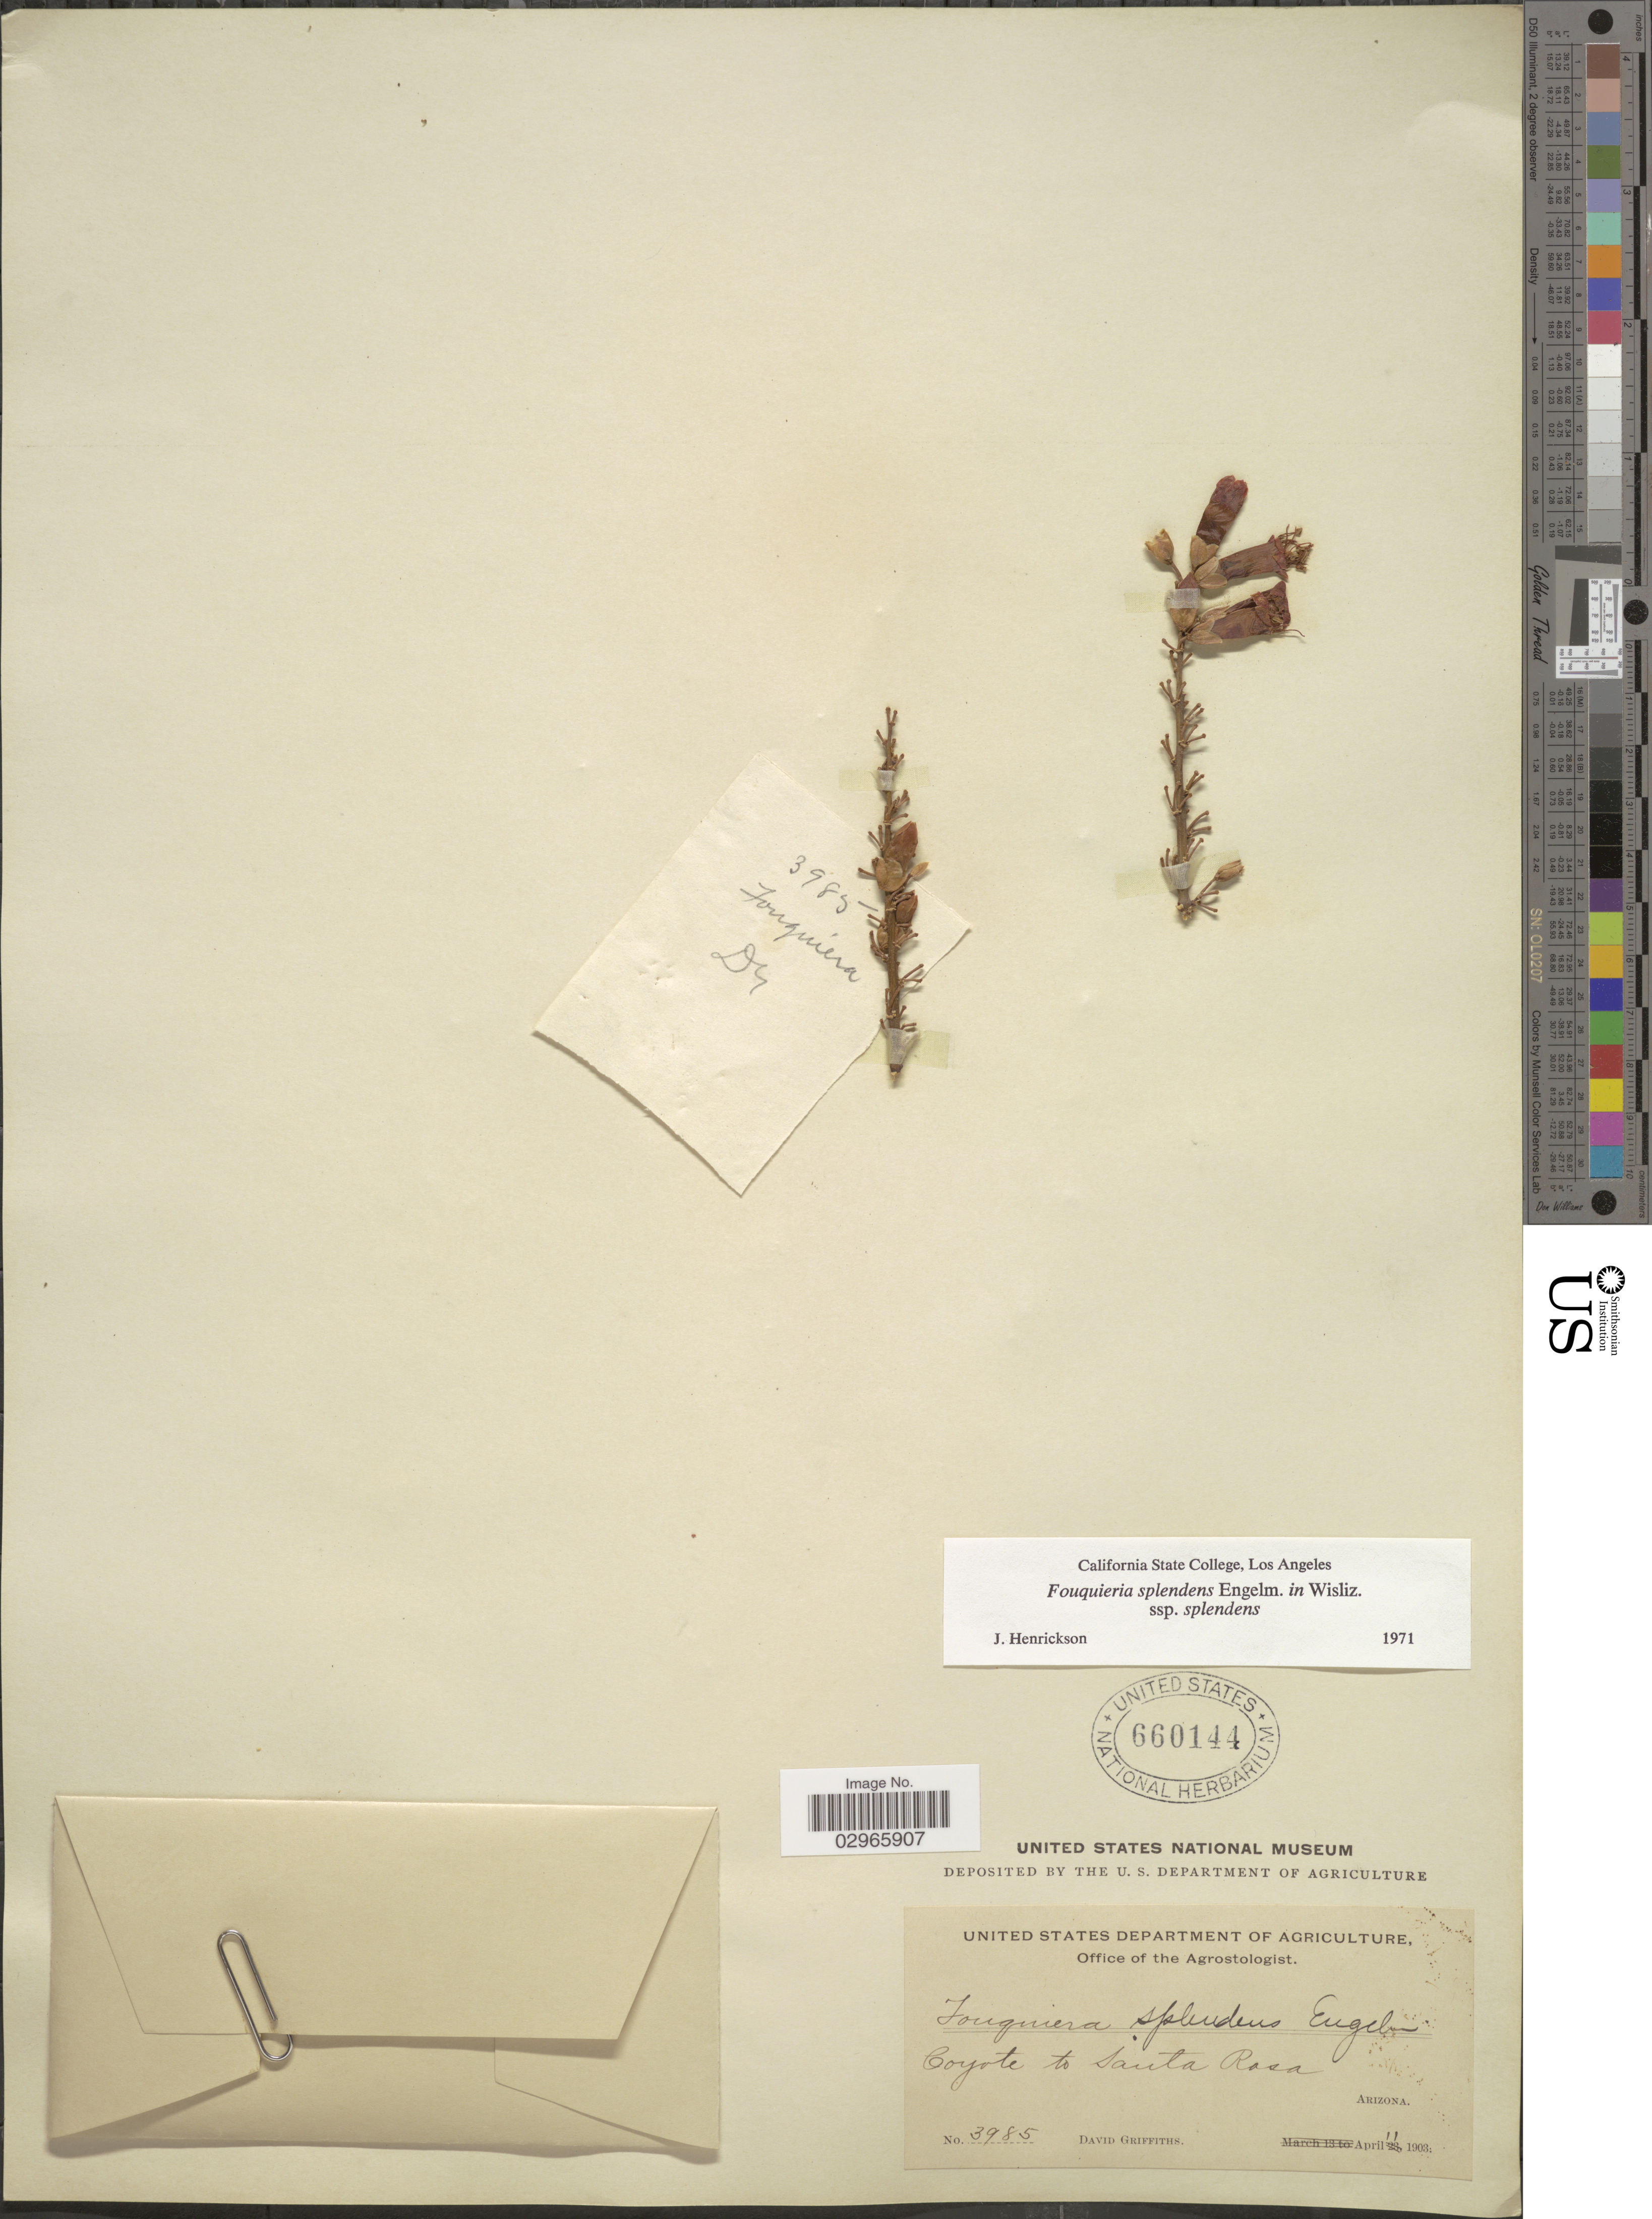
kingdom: Plantae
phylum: Tracheophyta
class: Magnoliopsida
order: Ericales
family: Fouquieriaceae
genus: Fouquieria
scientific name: Fouquieria splendens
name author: Engelm.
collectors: D. Griffiths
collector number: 3985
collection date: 1903-04-11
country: United States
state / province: Arizona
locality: Coyote to Santa Rosa.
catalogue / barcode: US 660144